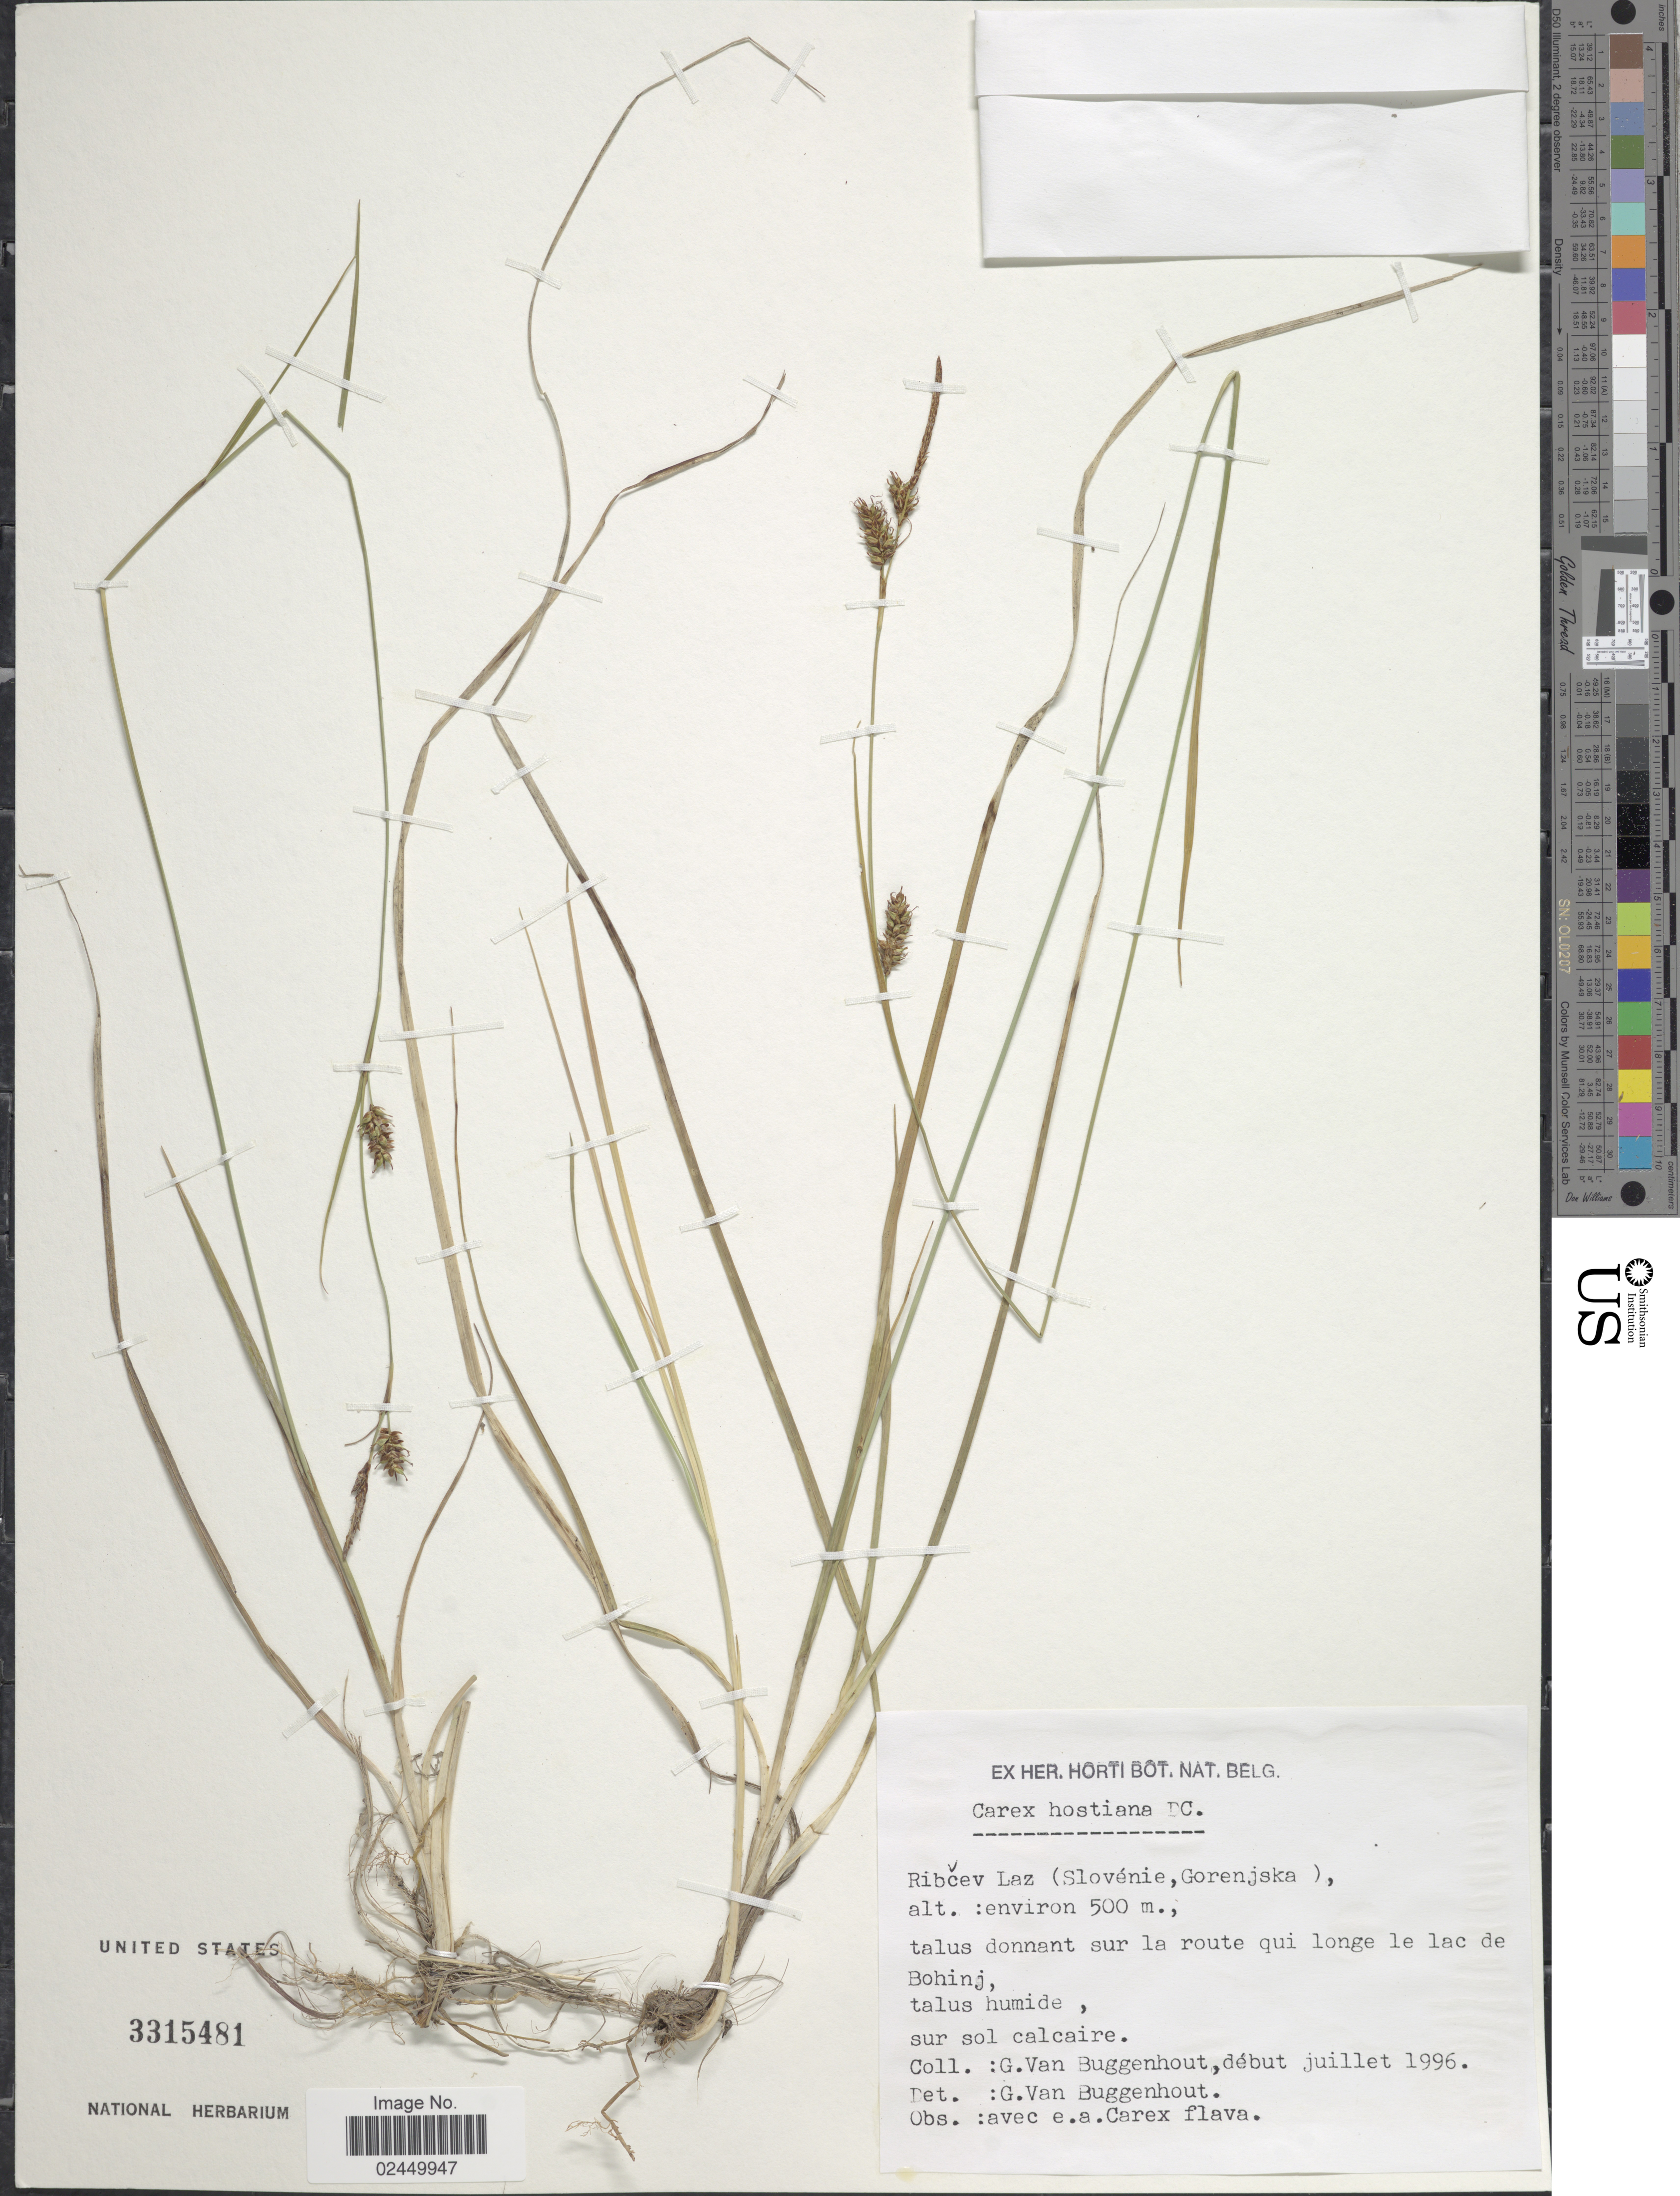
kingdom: Plantae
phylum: Tracheophyta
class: Liliopsida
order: Poales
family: Cyperaceae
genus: Carex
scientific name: Carex hostiana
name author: DC.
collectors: V. Buggenhout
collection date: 1996-07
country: Slovenia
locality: Ribcev Laz (Slovenie, Gorenjska)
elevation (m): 500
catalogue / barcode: US 3315481